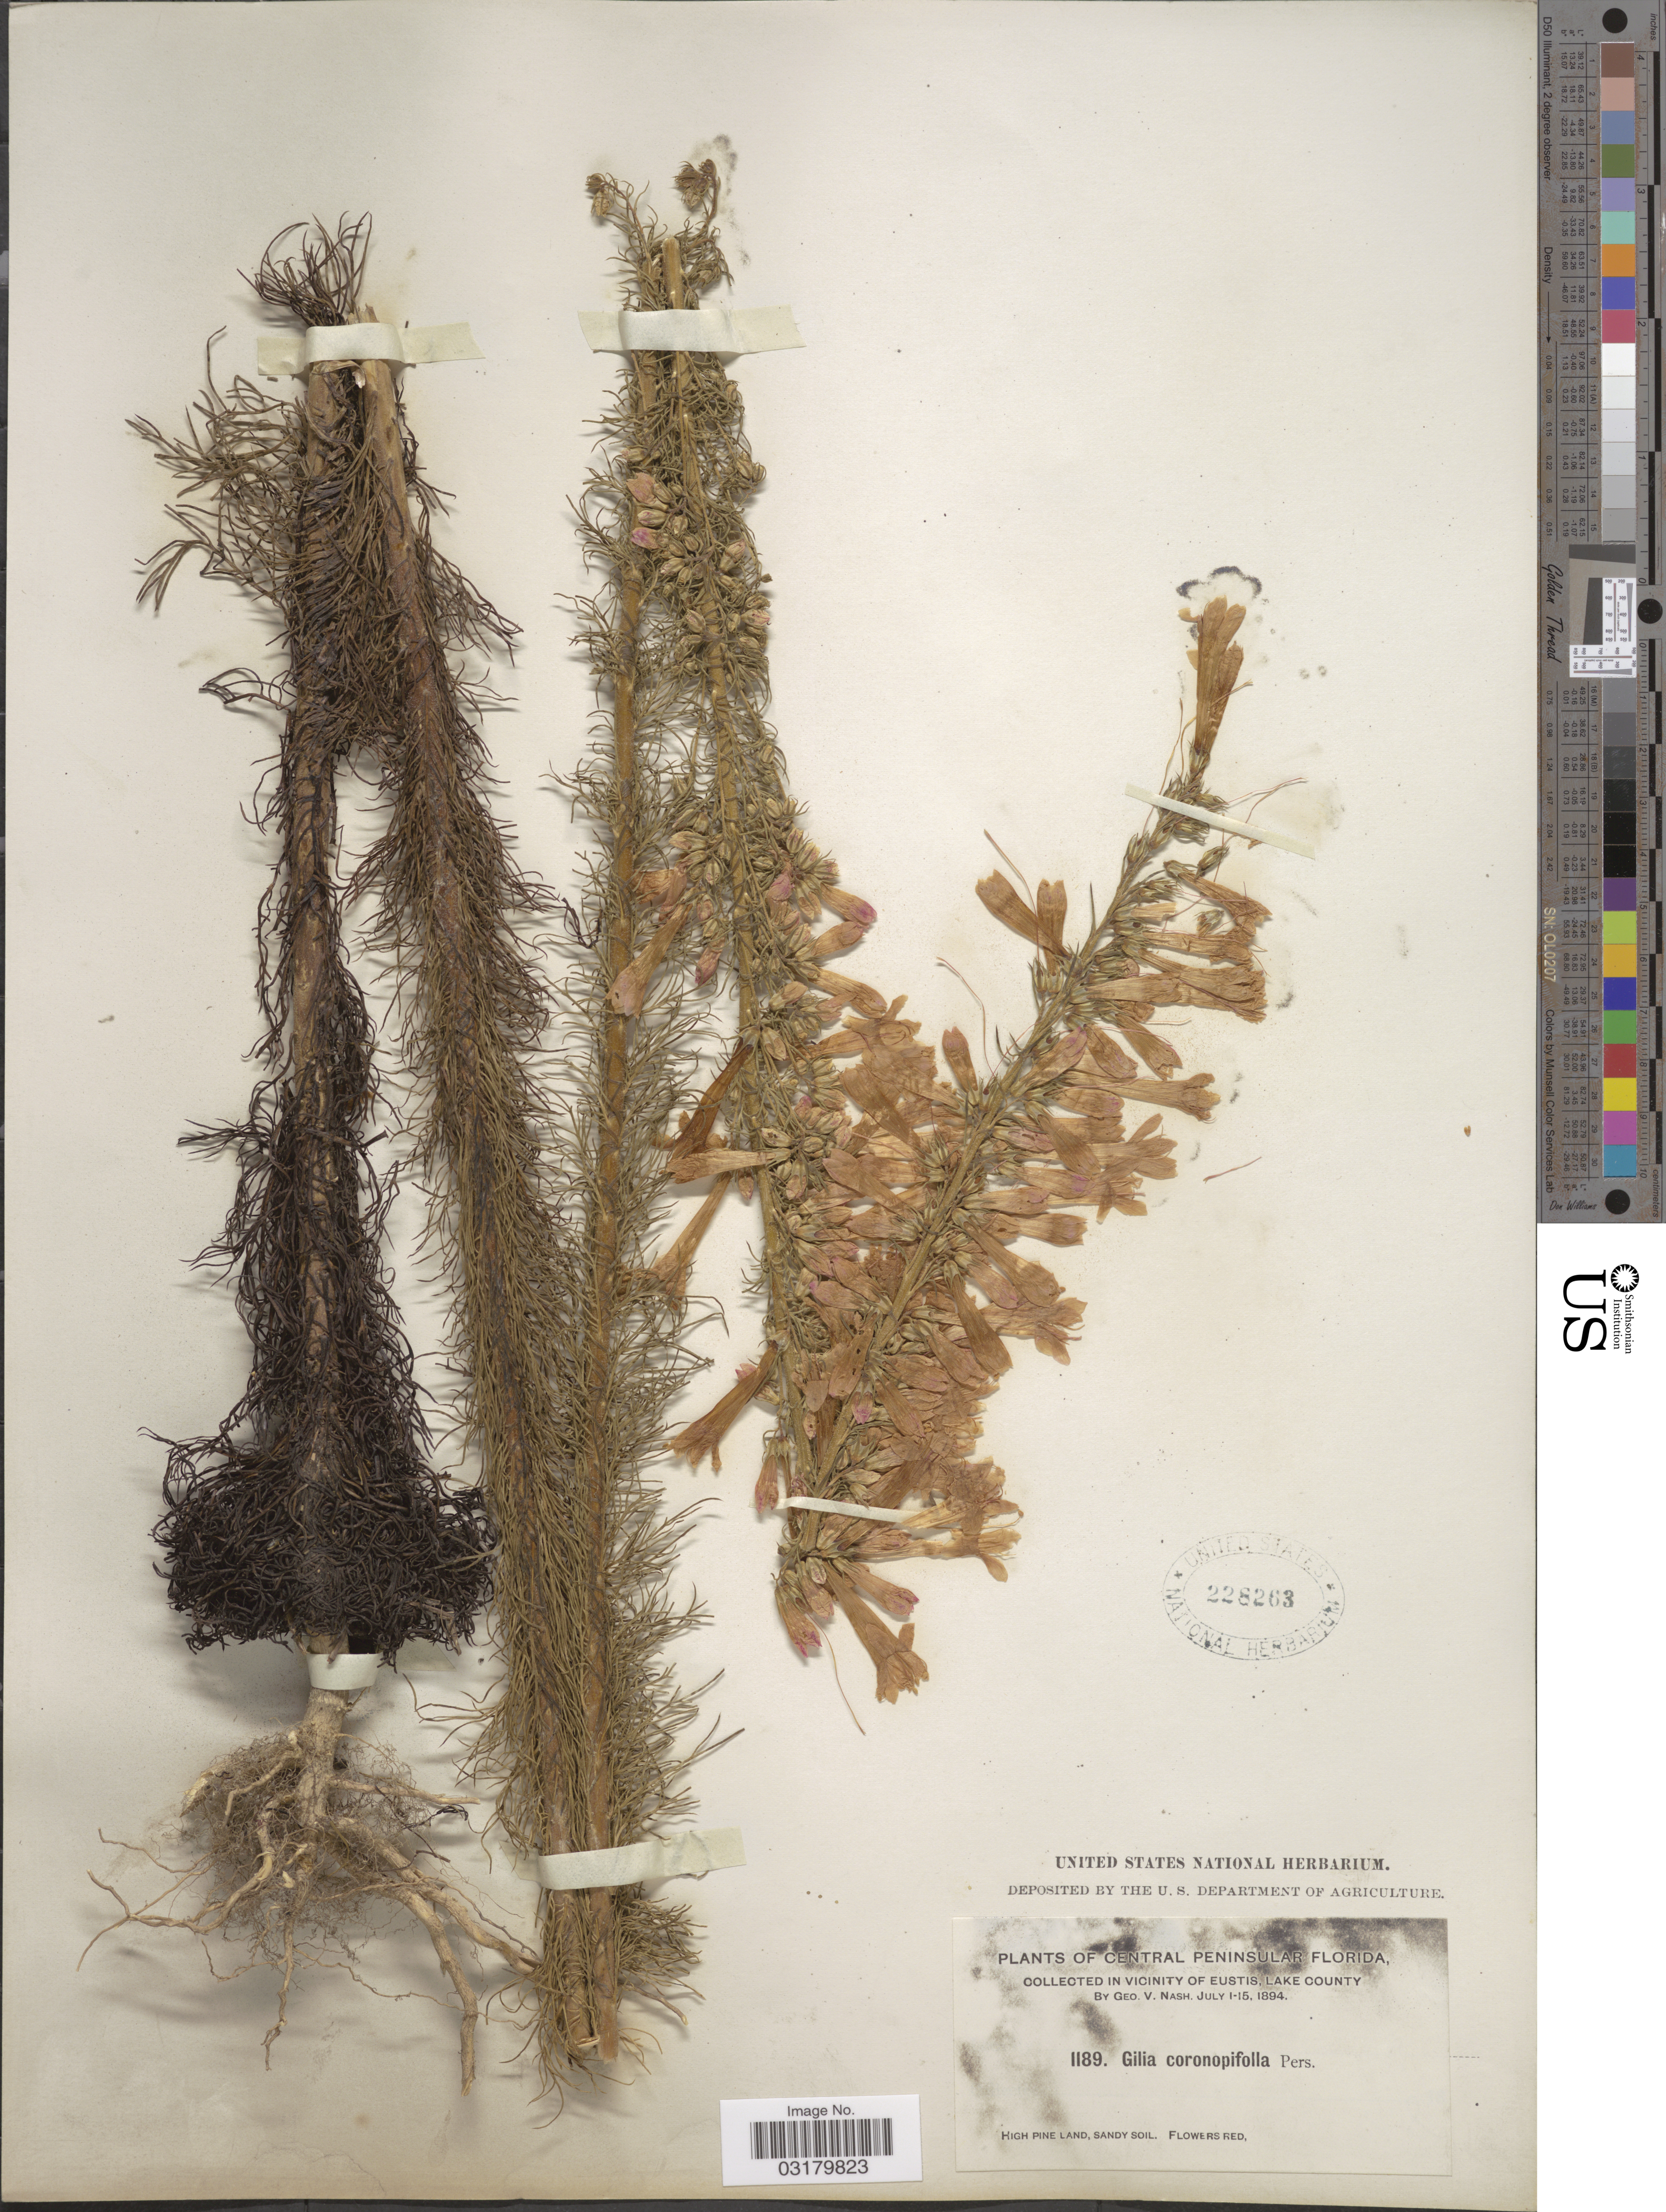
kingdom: Plantae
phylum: Tracheophyta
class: Magnoliopsida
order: Ericales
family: Polemoniaceae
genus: Ipomopsis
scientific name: Ipomopsis rubra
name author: (L.) Wherry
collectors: G. V. Nash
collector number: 1189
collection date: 1894-07-01/1894-07-15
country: United States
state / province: Florida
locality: Central Peninsular, in Vicinity of Eustis, Lake County.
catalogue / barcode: US 228263